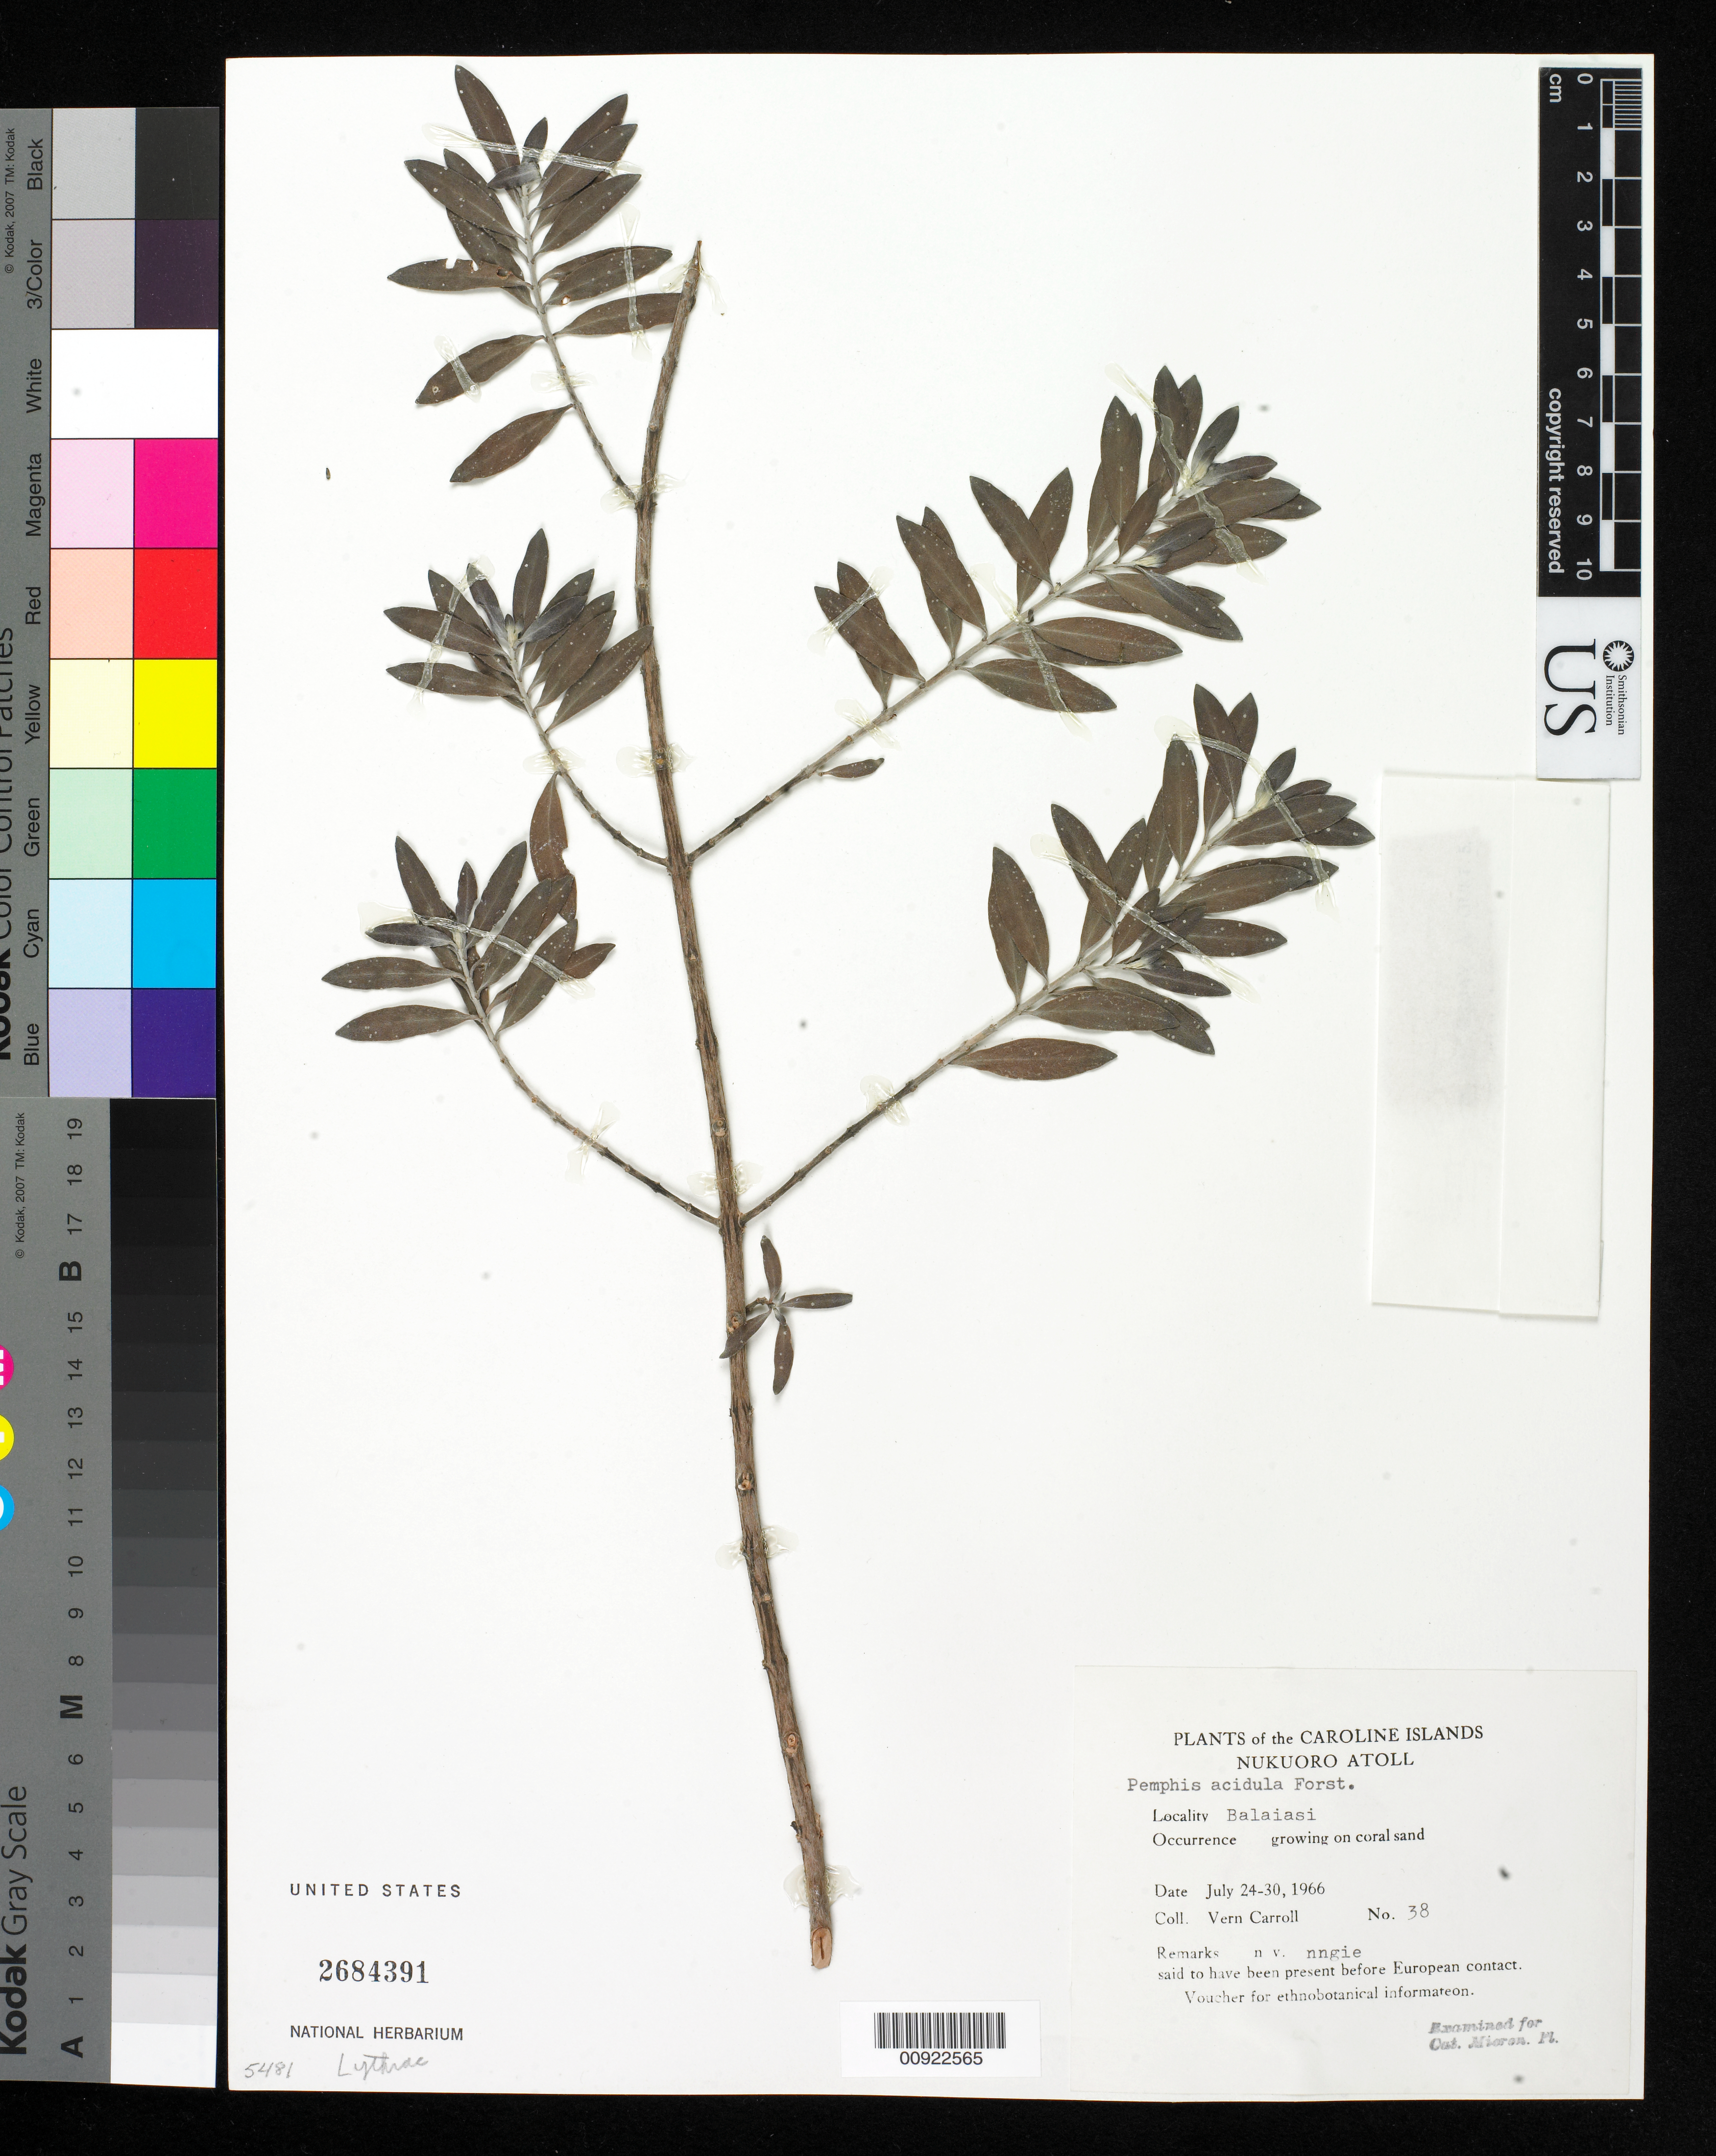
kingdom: Plantae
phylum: Tracheophyta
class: Magnoliopsida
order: Myrtales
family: Lythraceae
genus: Pemphis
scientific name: Pemphis acidula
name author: J.R. Forst. & G. Forst.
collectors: V. Carroll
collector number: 38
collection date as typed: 24 Jul 1966 to 30 Jul 1966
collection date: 1966-07-24/1966-07-30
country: Micronesia, Federated States of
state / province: Pohnpei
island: Nukuoro Atoll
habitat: Growing on coral sand.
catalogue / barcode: US 2684391